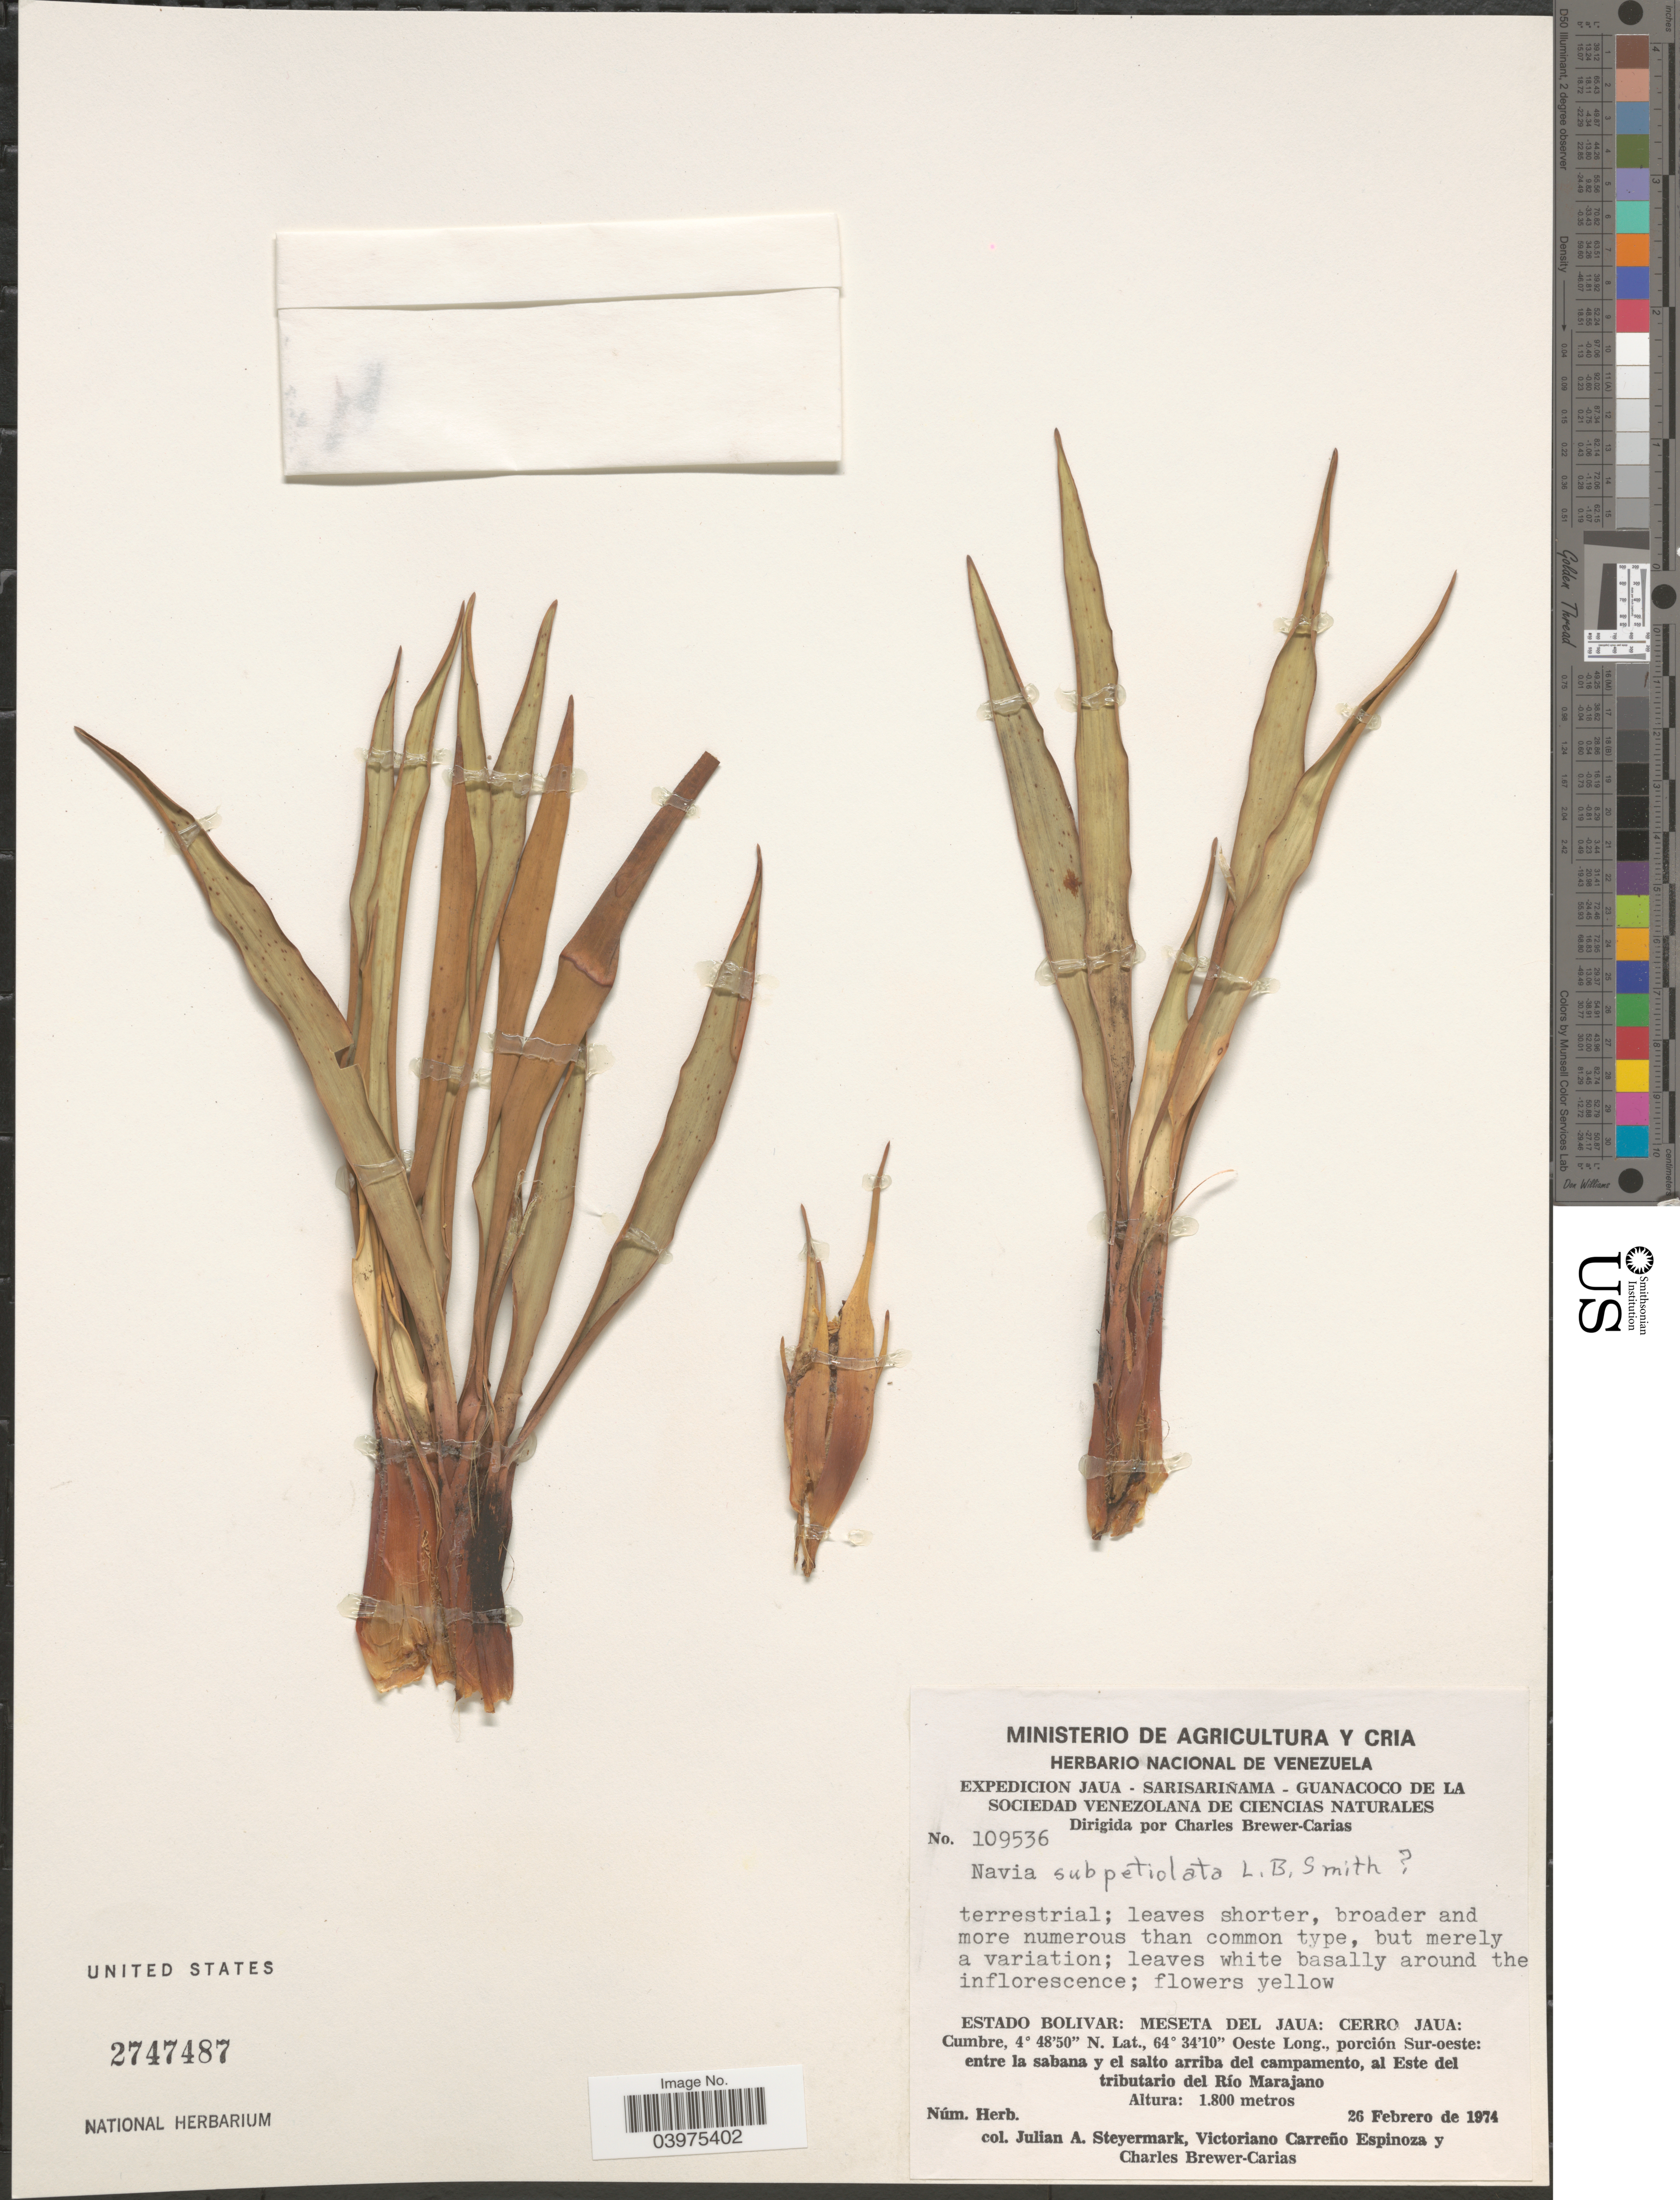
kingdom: Plantae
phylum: Tracheophyta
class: Liliopsida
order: Poales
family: Bromeliaceae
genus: Navia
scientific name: Navia subpetiolata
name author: L.B. Sm.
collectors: J. Steyermark, G. Carreño Espinosa & C. Brewer-Carias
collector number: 109536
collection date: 1974-02-26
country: Venezuela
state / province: Bolivar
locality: Expedicion Jaua - Sarisarinama - Guanacoco De La Sociedad Venezolana De Ciencias Naturales. Meseta Del Jaua: Cerro Jaua: Cumbre, porción Sur-oeste: entre la sabana y el salto arriba del campamento, al Este del tributario del Río Marajano.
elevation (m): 1800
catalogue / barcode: US 2747487